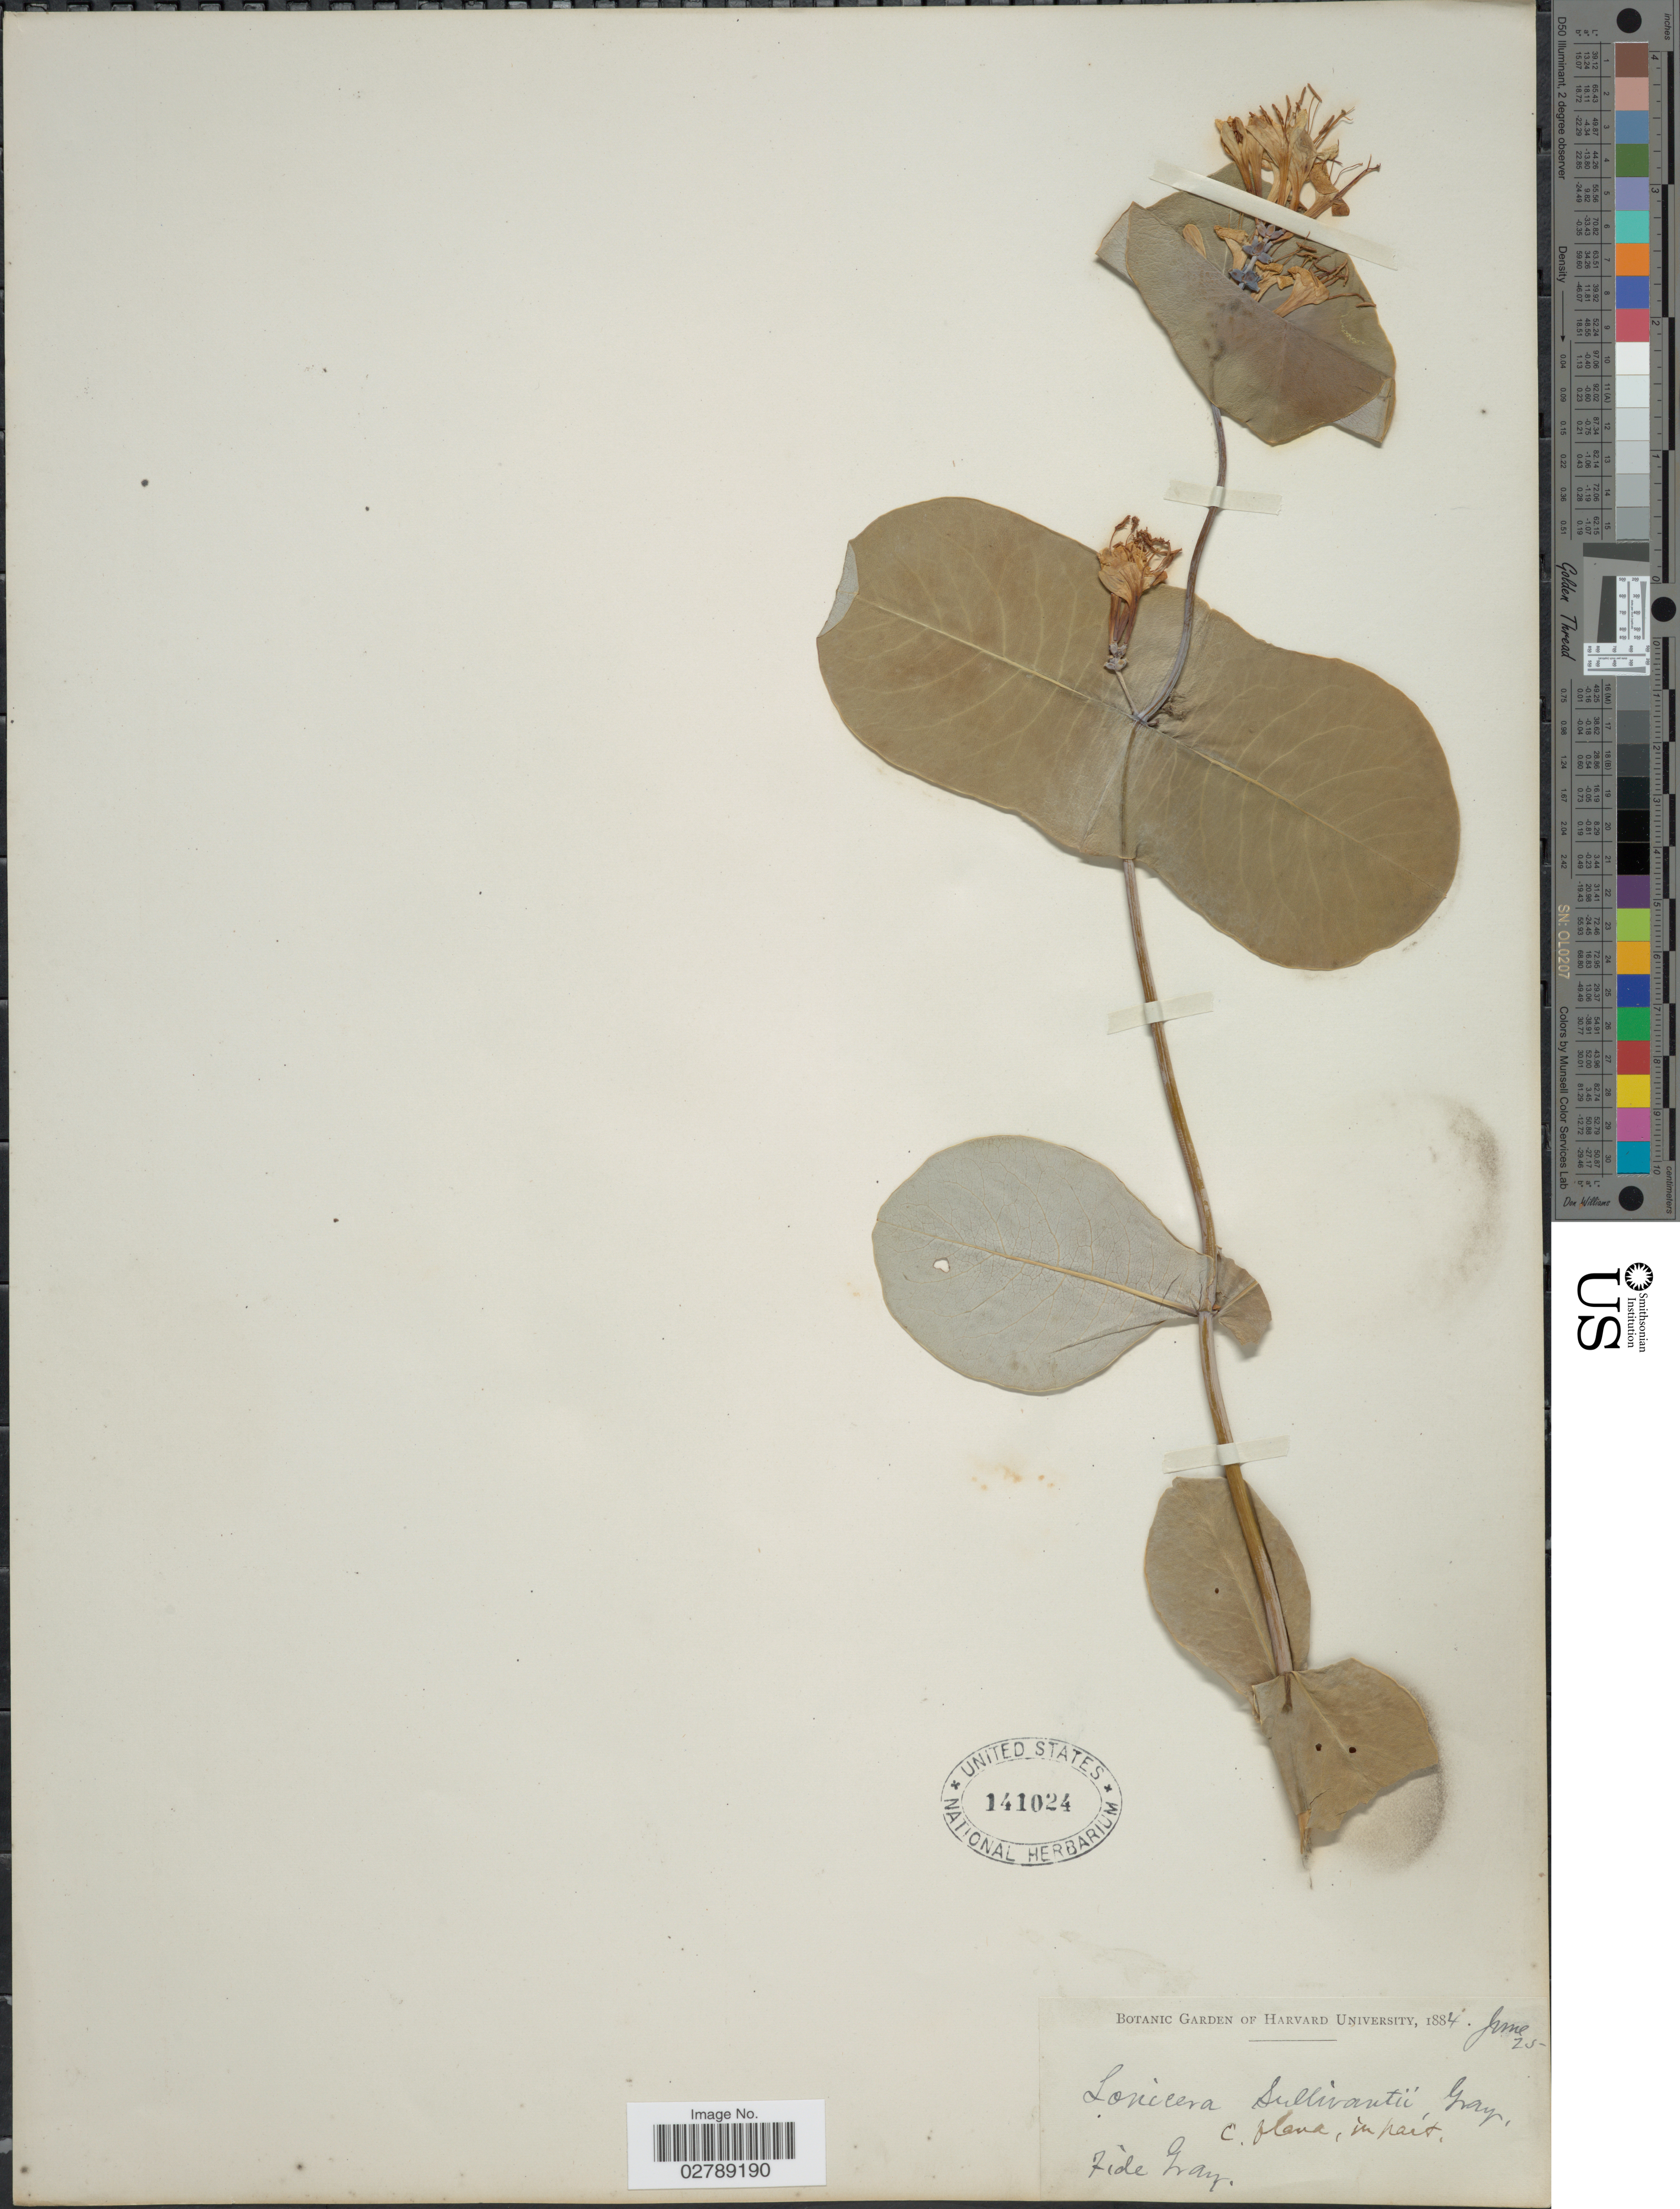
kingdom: Plantae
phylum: Tracheophyta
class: Magnoliopsida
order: Dipsacales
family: Caprifoliaceae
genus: Lonicera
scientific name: Lonicera flava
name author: Sims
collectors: fide A. Gray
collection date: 1884-06-25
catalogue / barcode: US 141024